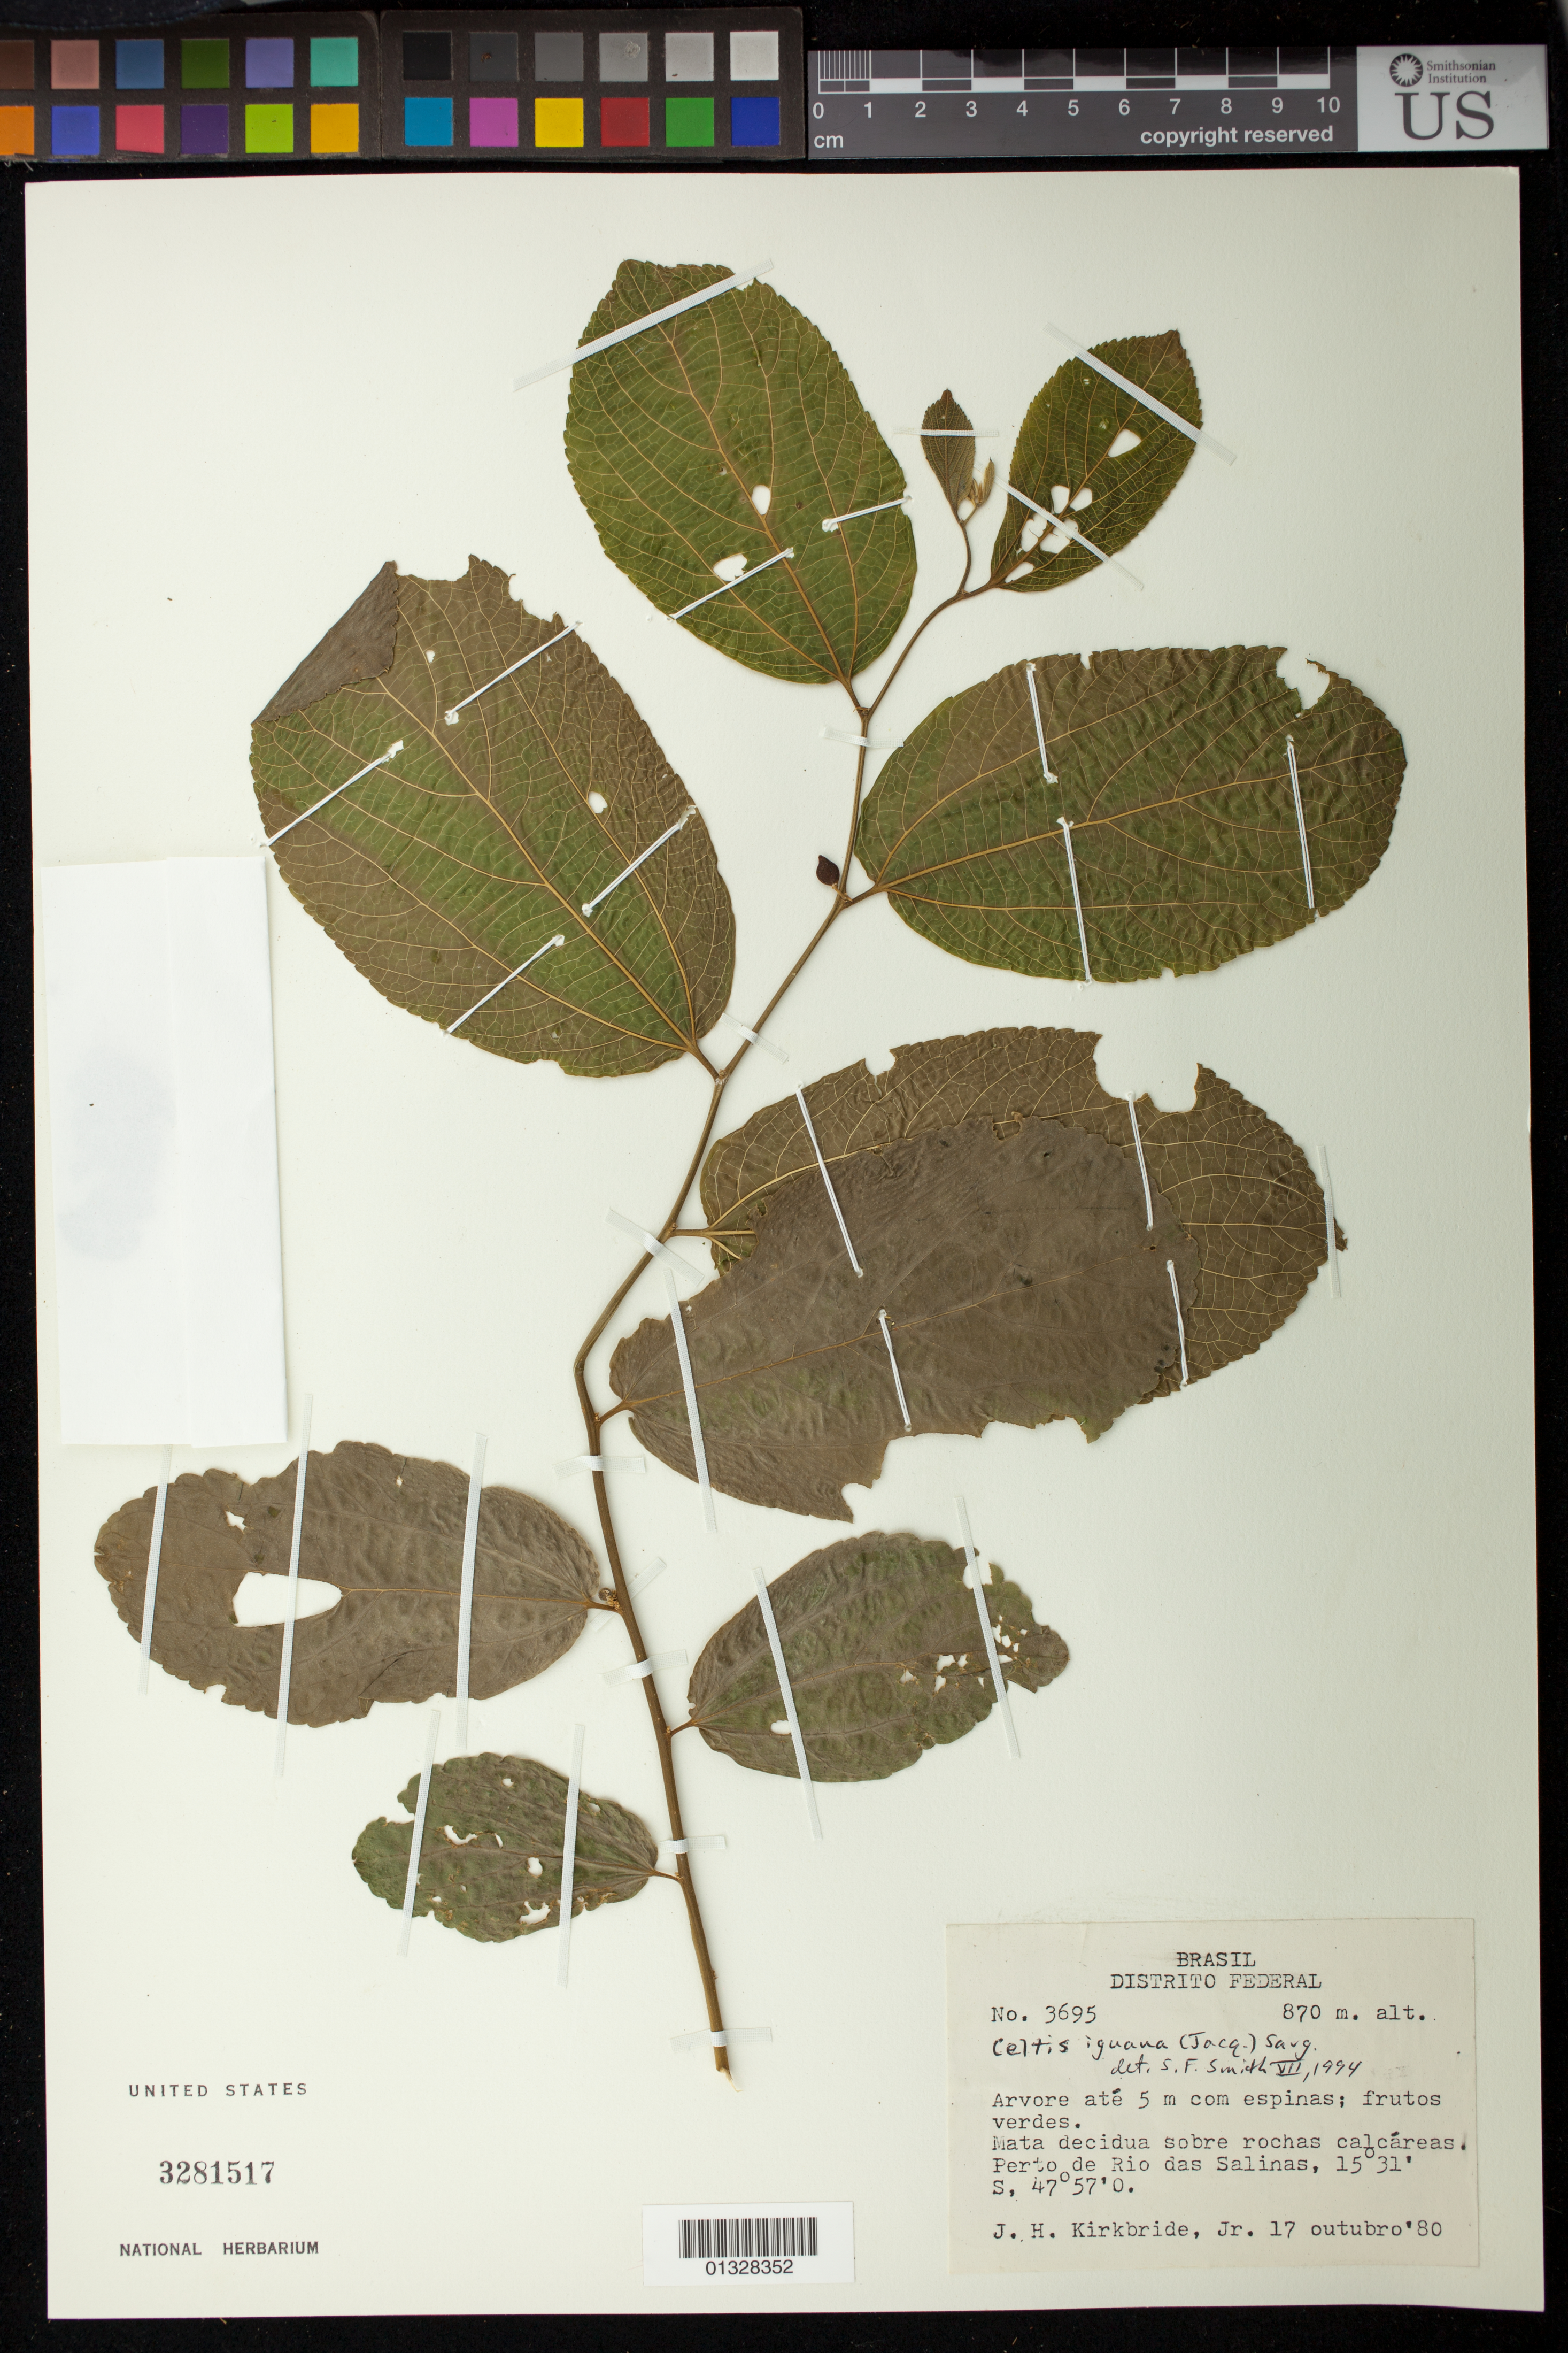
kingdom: Plantae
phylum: Tracheophyta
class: Magnoliopsida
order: Rosales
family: Cannabaceae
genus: Celtis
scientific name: Celtis iguanaea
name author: (Jacq.) Sarg.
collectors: J. H. Kirkbride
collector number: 3695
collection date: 1980-10-17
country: Brazil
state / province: Distrito Federal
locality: Perto de Rio das Salinas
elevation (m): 870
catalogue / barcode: US 3281517